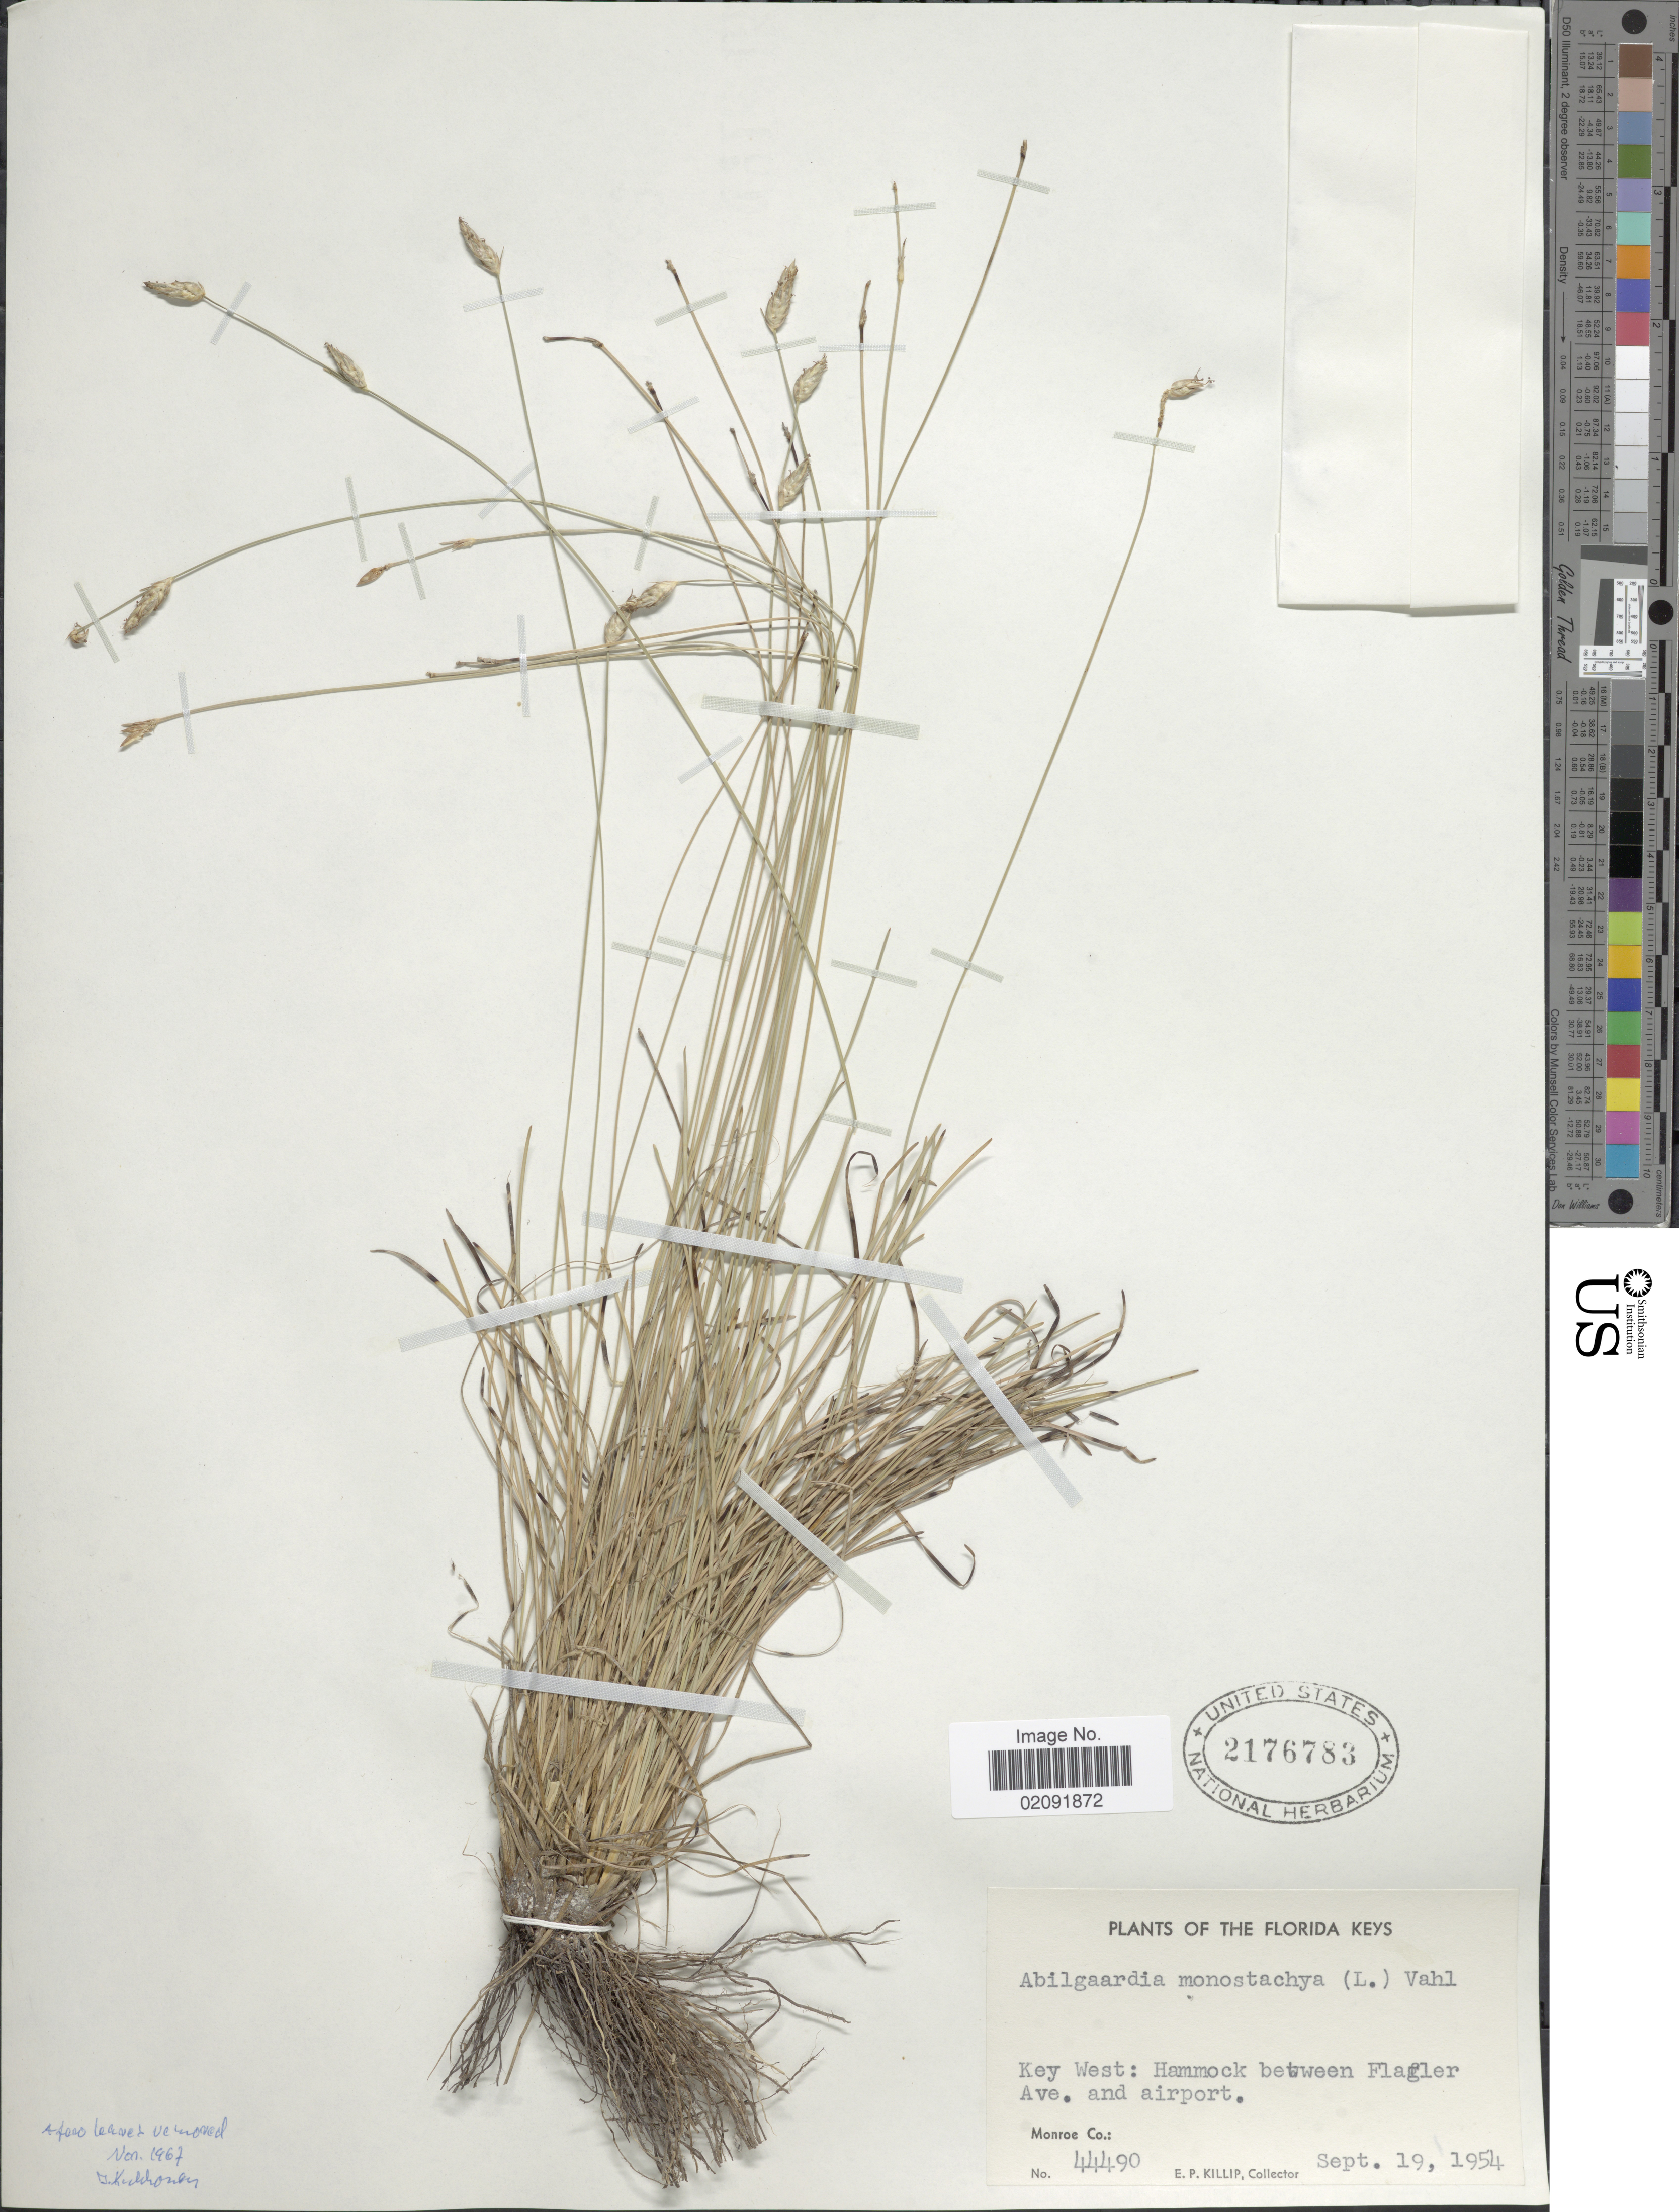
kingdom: Plantae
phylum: Tracheophyta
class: Liliopsida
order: Poales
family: Cyperaceae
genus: Abildgaardia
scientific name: Abildgaardia ovata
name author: (Burm. f.) Kral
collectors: E. P. Killip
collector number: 44490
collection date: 1954-09-19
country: United States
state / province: Florida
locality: The Florida Keys, Key West: Hammock between Flagler Ave. and airport, Monroe Co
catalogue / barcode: US 2176783